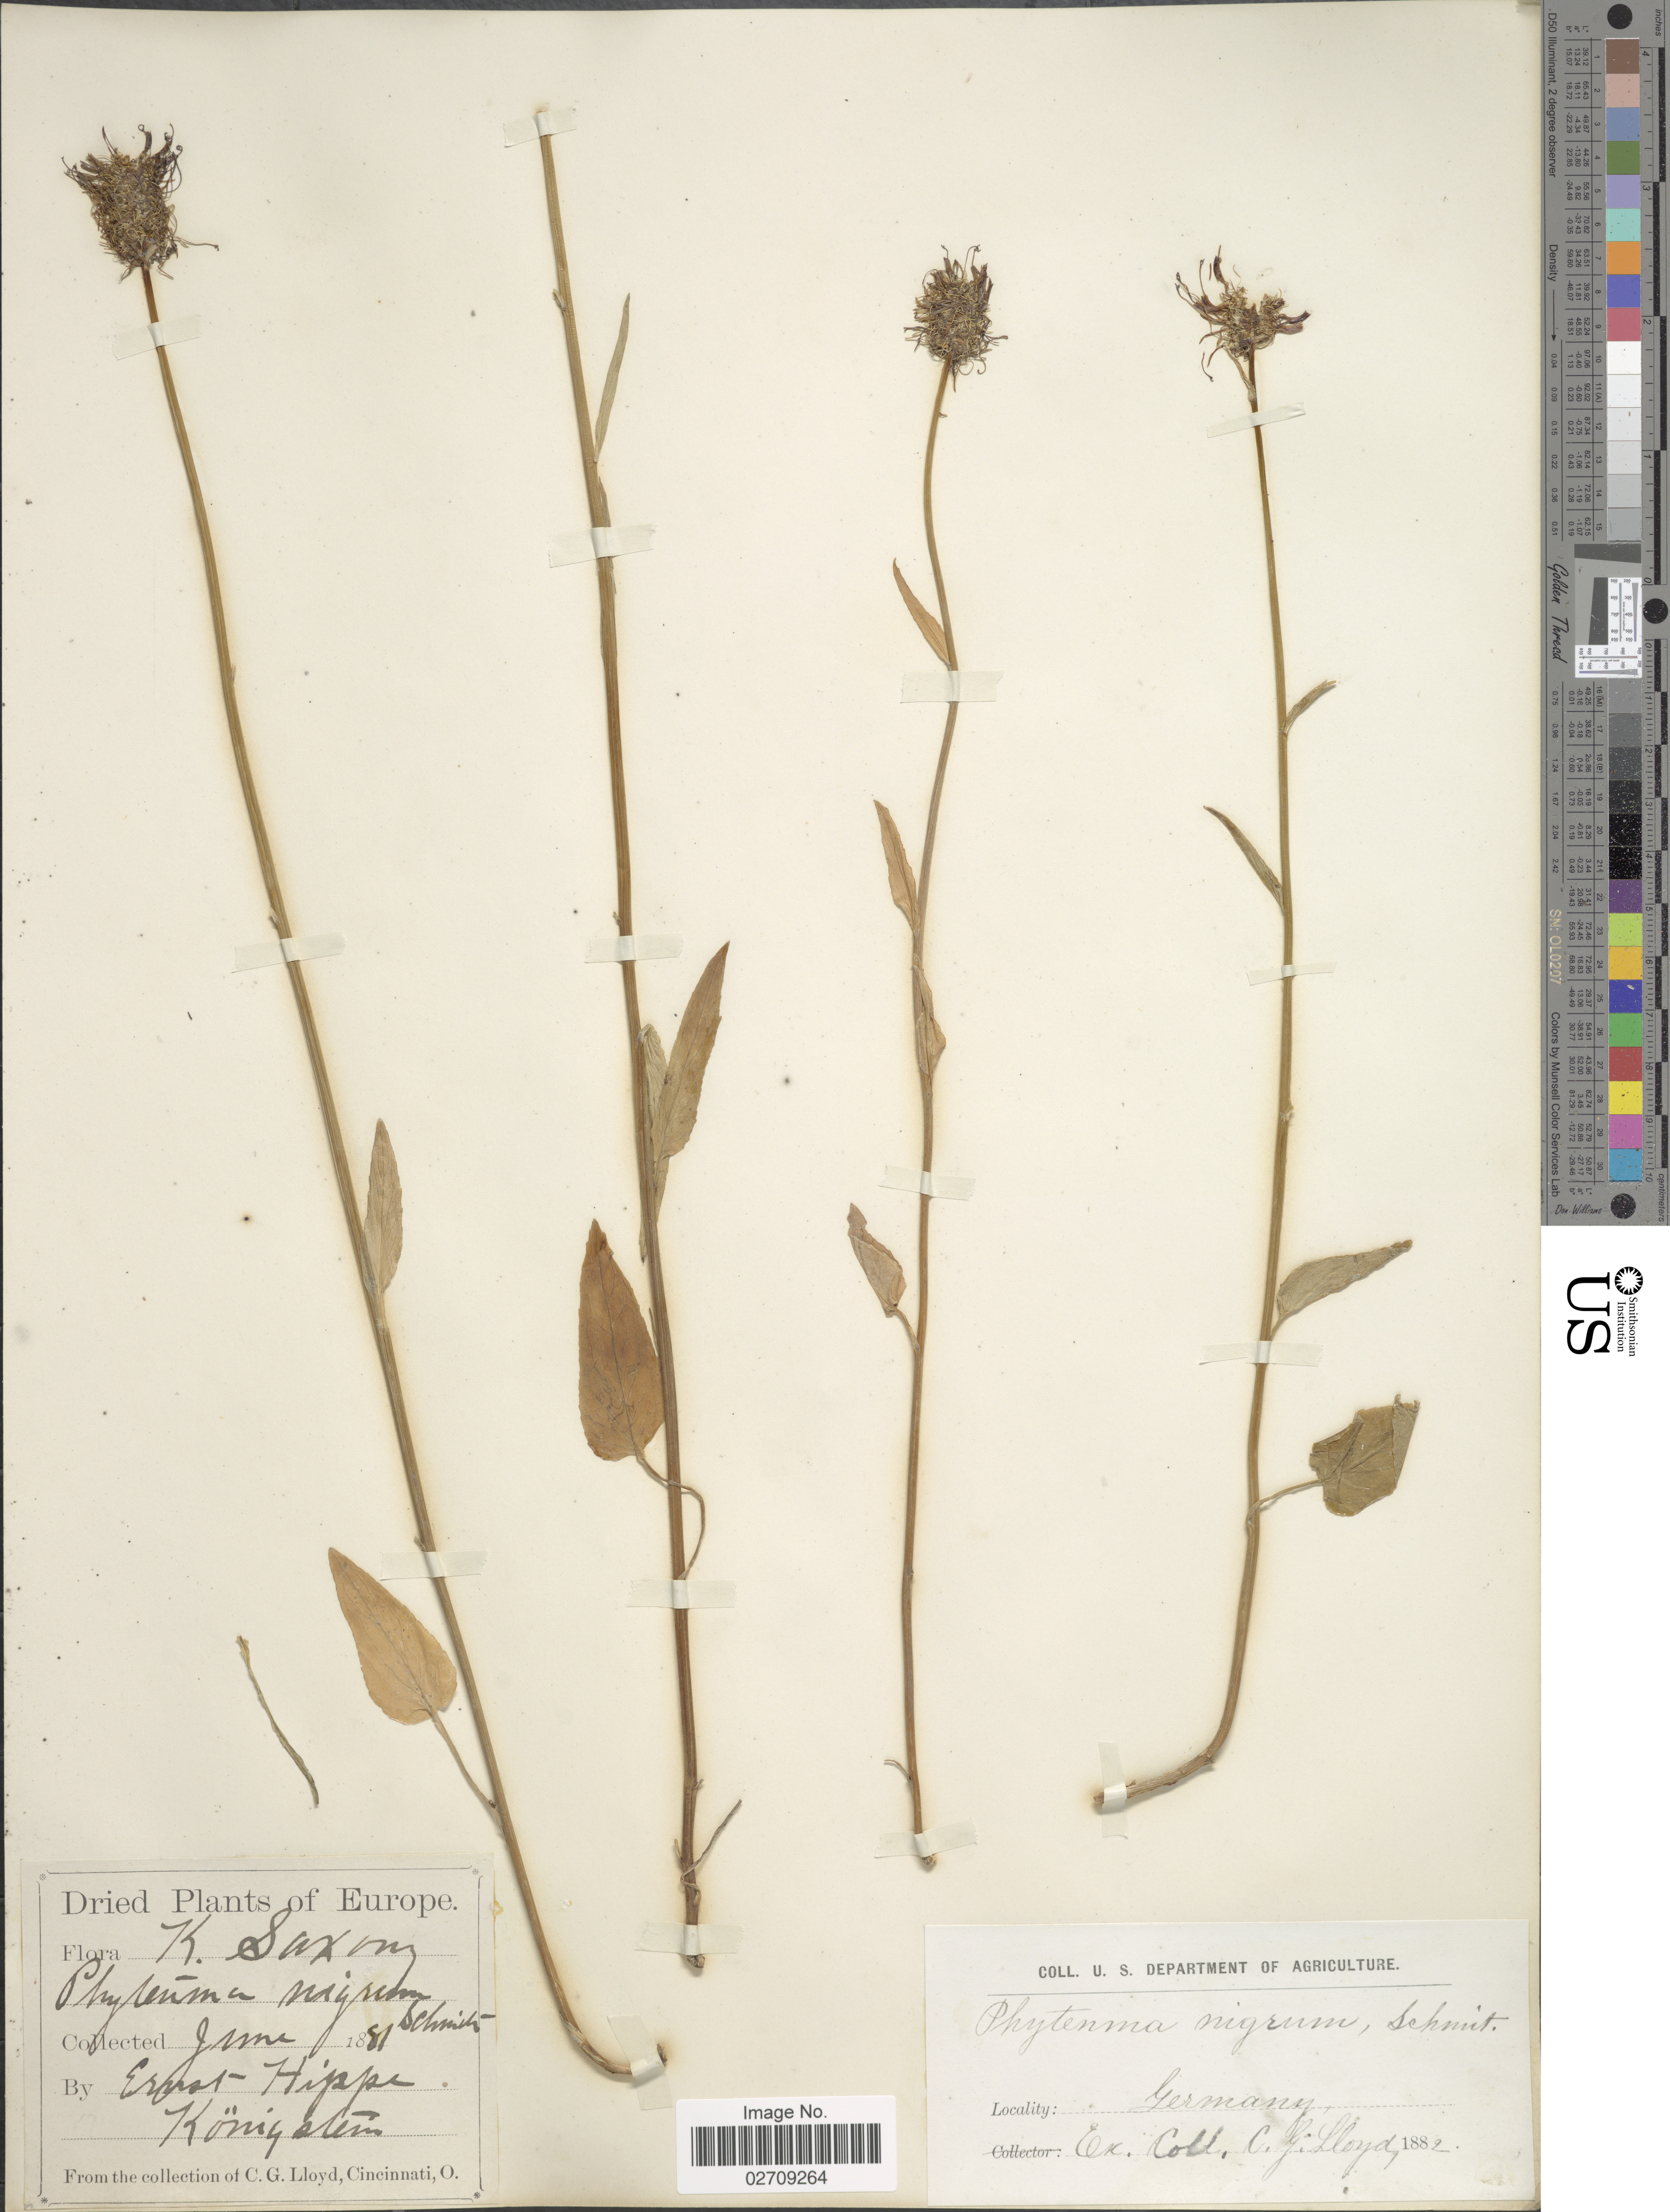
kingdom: Plantae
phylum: Tracheophyta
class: Magnoliopsida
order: Asterales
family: Campanulaceae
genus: Phyteuma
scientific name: Phyteuma nigrum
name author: F.W. Schmidt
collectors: E. Hippe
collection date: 1881-06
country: Germany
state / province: Sachsen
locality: K. Saxony. Koningstein